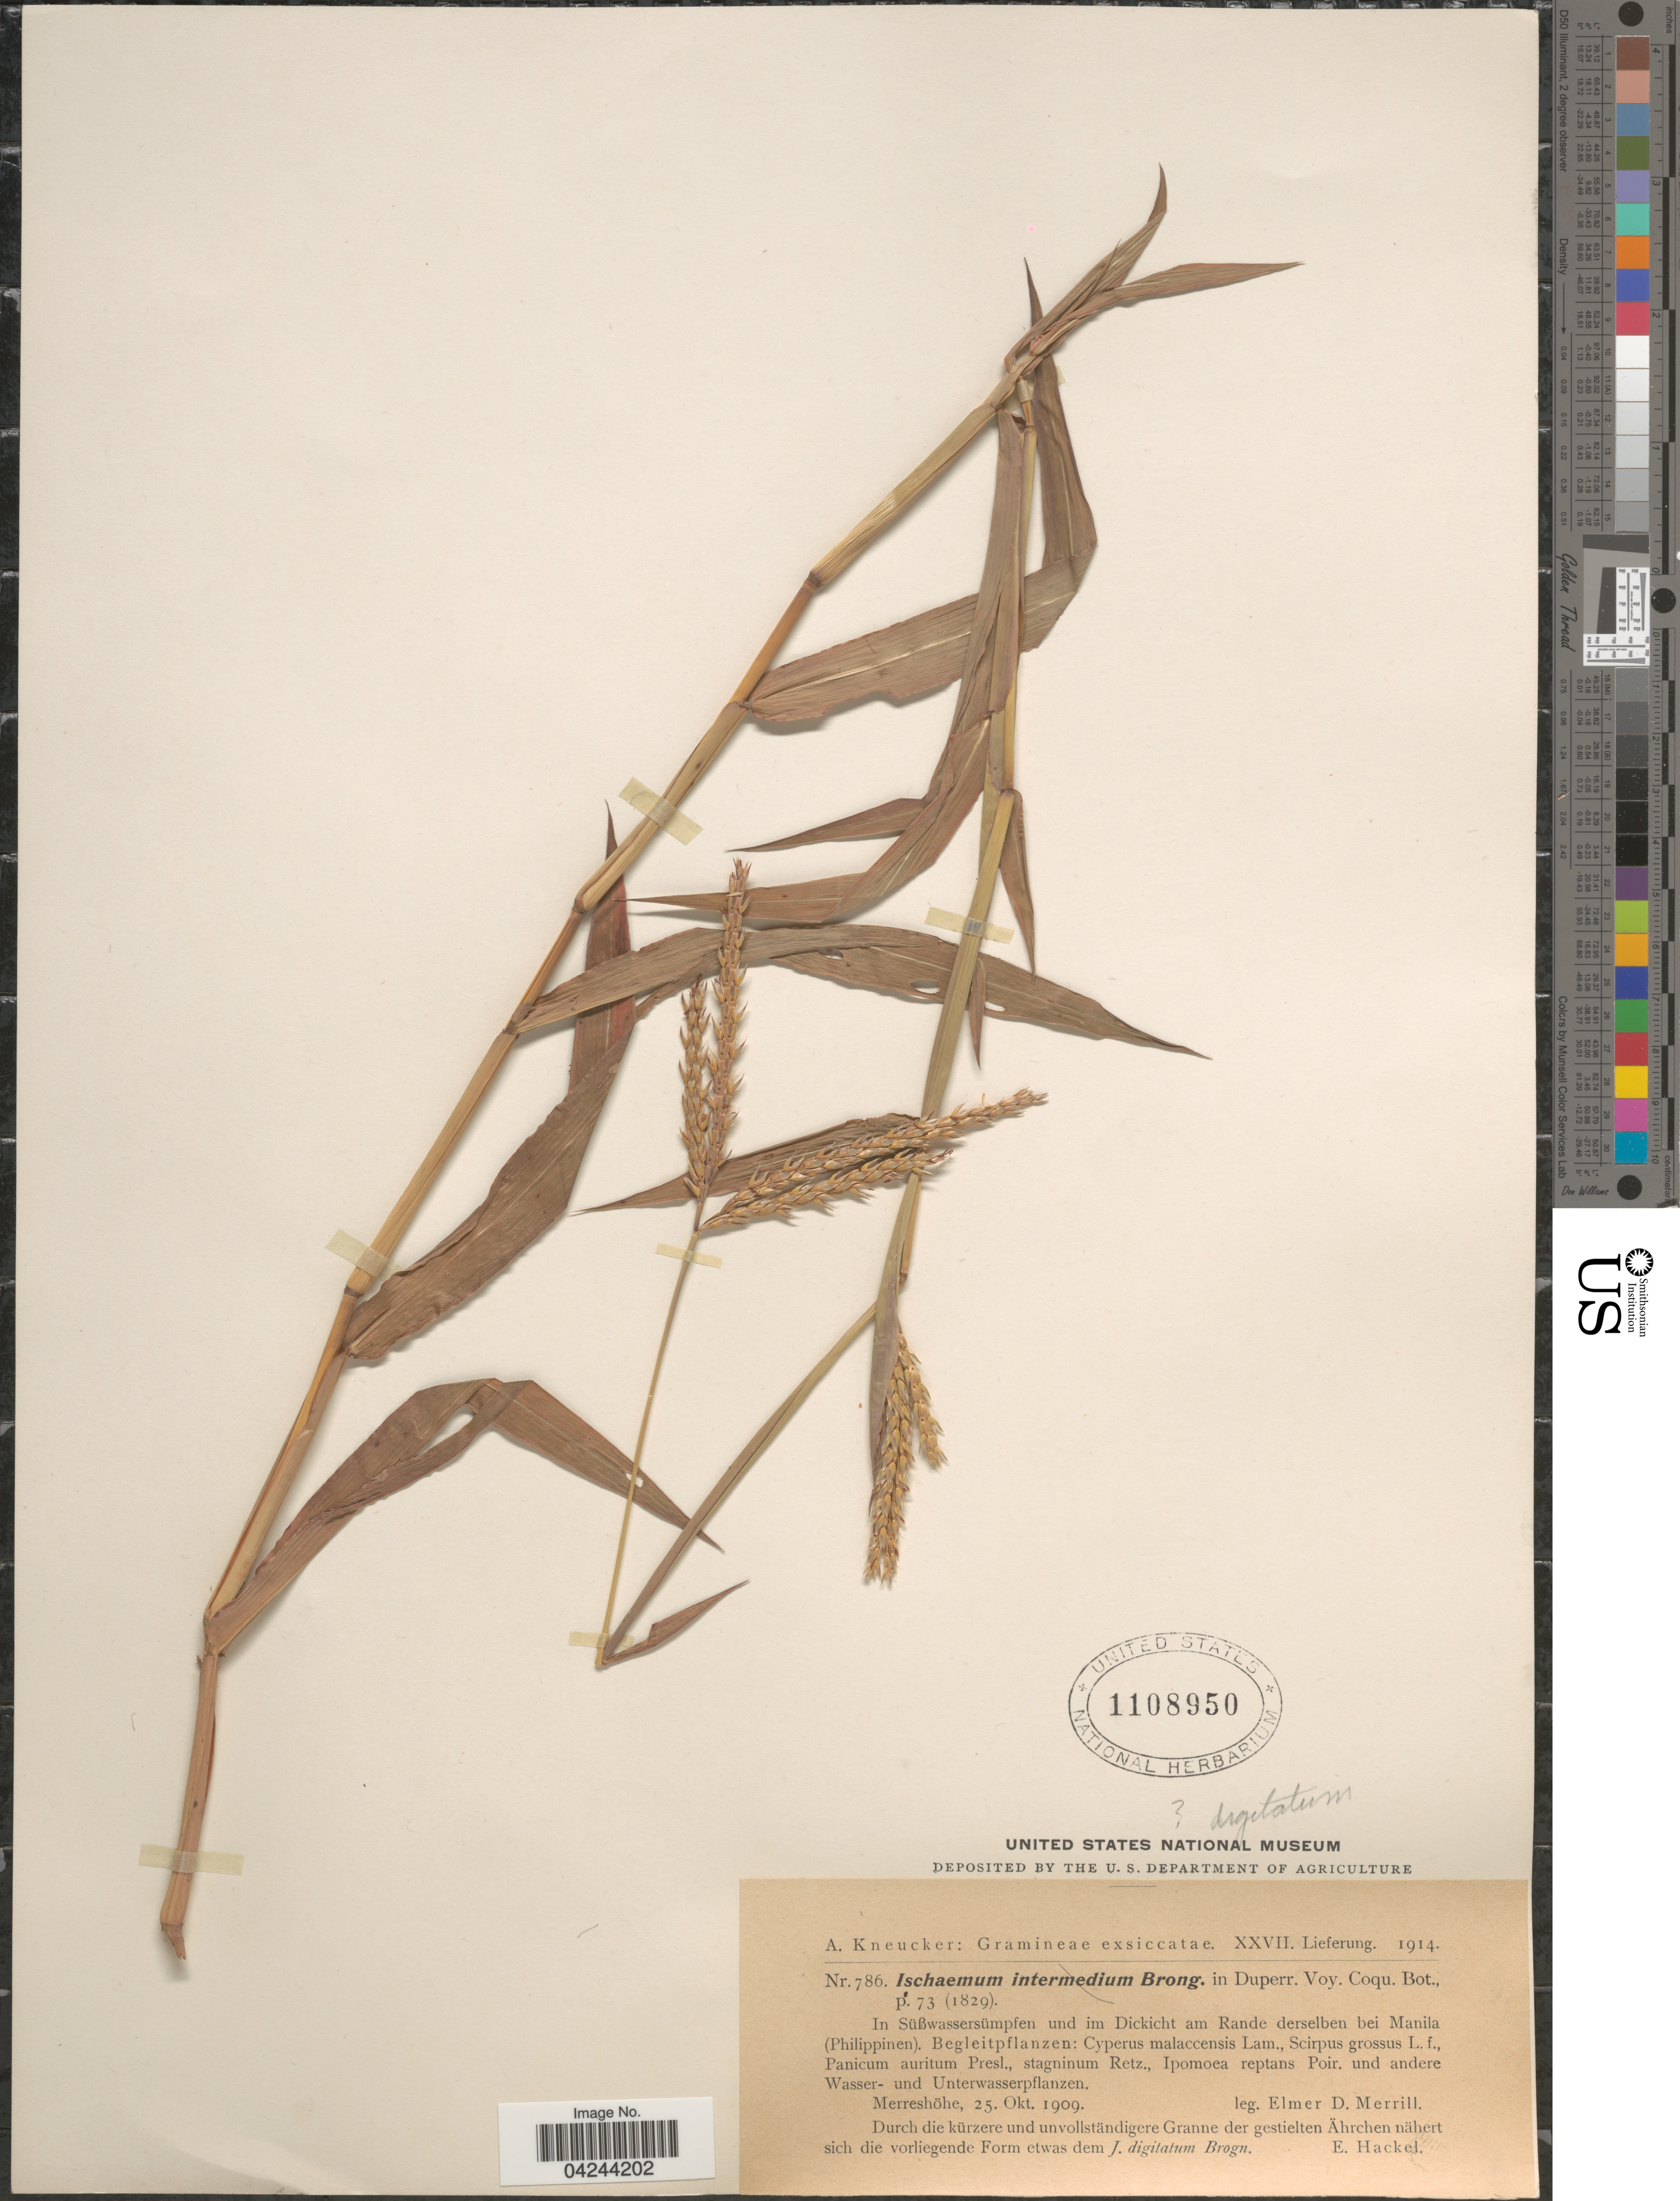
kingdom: Plantae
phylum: Tracheophyta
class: Liliopsida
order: Poales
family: Poaceae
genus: Ischaemum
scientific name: Ischaemum polystachyum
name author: J. Presl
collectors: E. D. Merrill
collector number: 786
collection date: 1909-10-25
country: Philippines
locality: In Süßwassersümpfen und im Dickicht am Rande derselben bei Manila (Philippinen).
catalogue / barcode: US 1108950